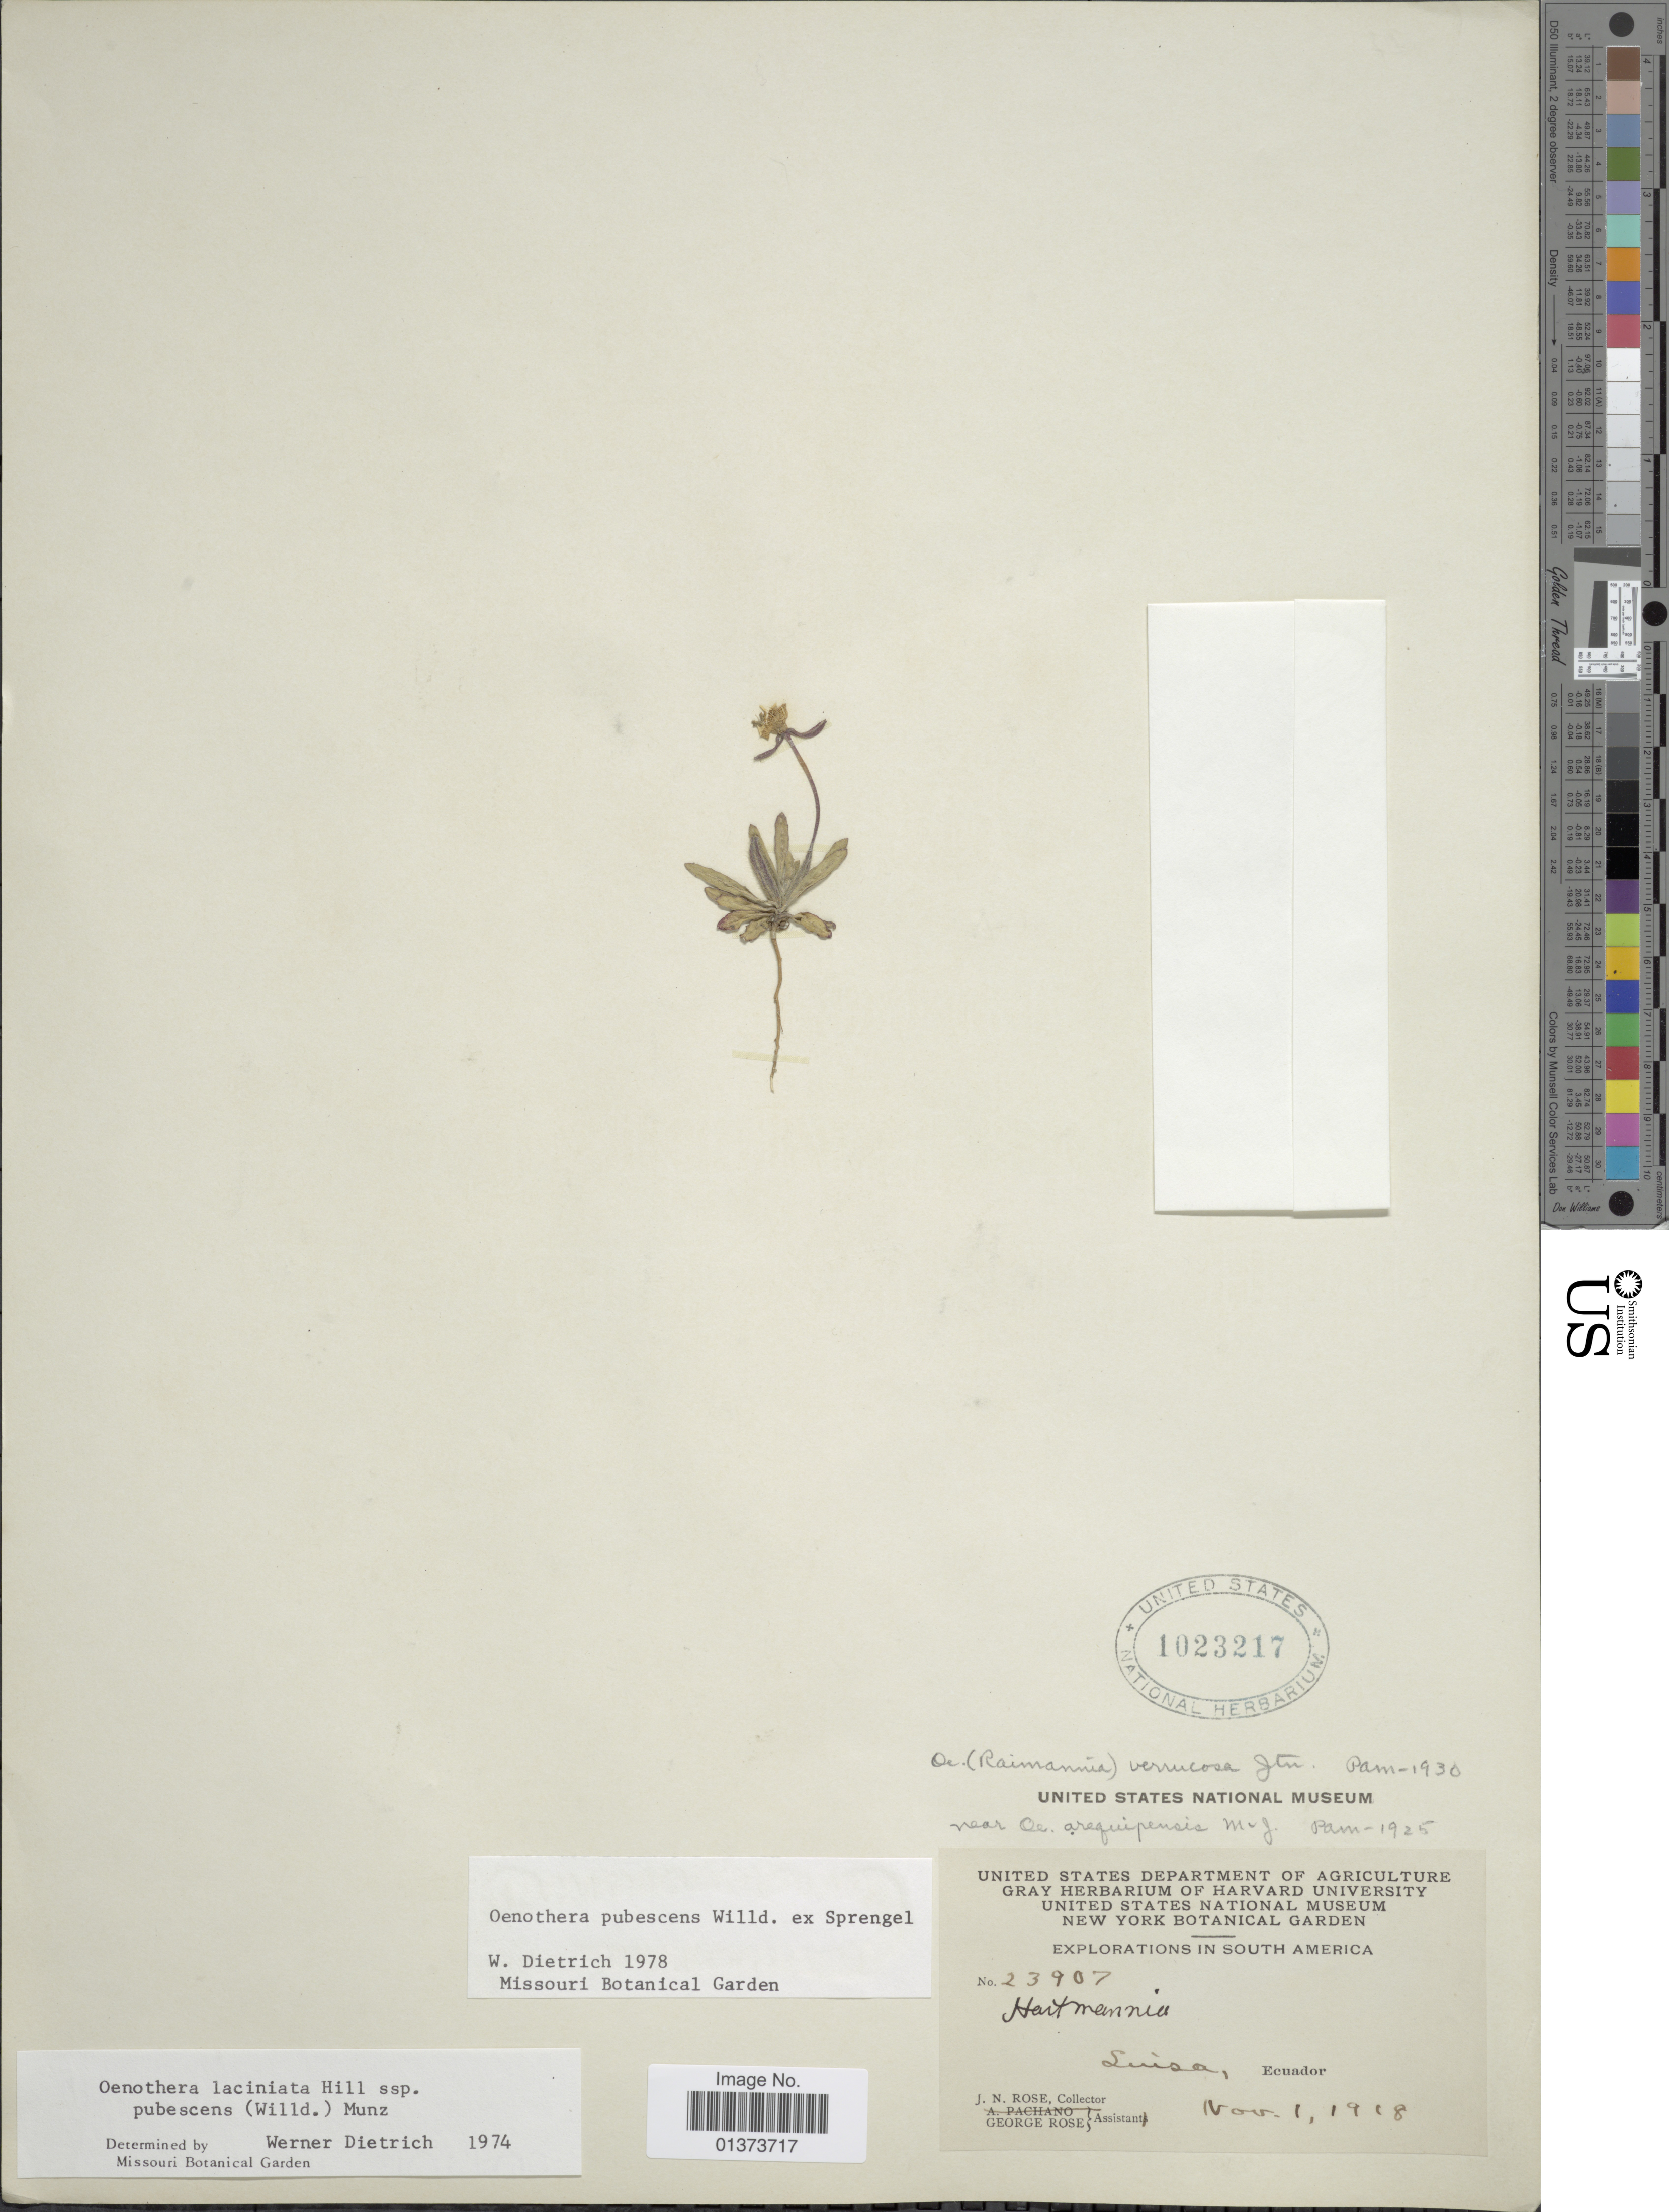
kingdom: Plantae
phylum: Tracheophyta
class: Magnoliopsida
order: Myrtales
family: Onagraceae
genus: Oenothera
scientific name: Oenothera pubescens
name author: Willd. ex Spreng.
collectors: J. N. Rose & G. Rose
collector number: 23907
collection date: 1918-11-01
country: Ecuador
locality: Luisa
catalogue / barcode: US 1023217